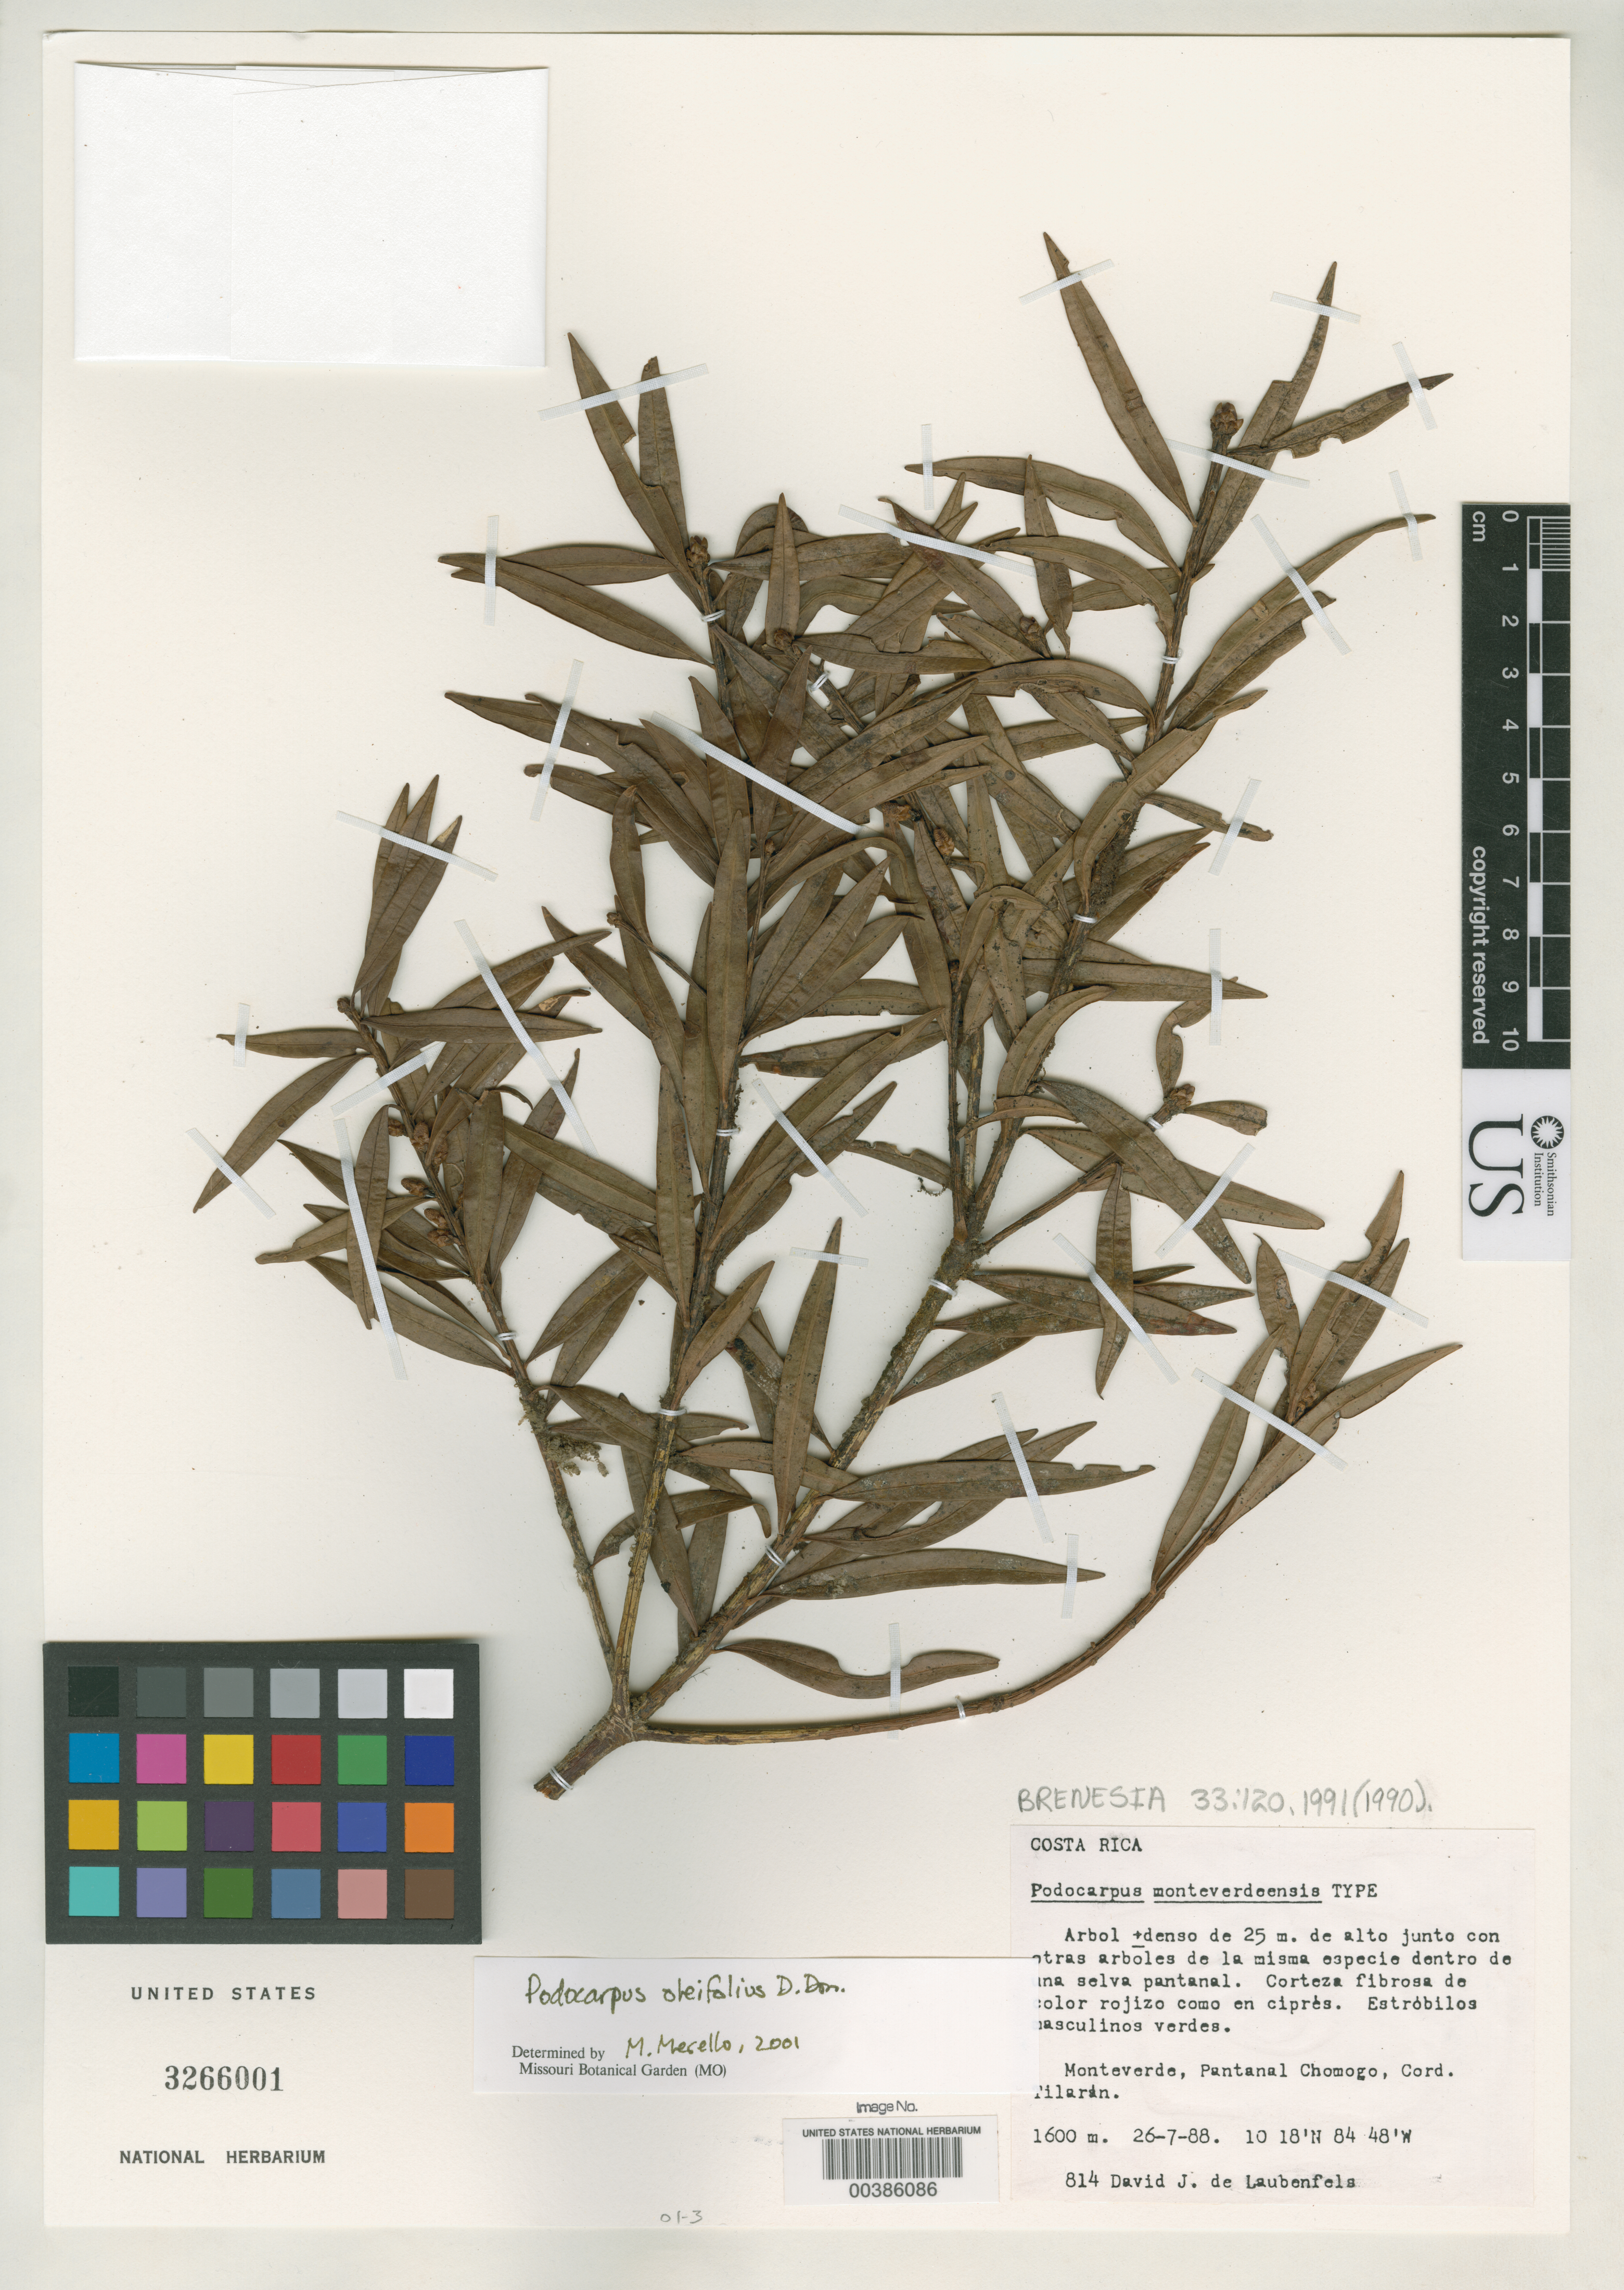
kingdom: Plantae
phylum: Tracheophyta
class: Pinopsida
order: Pinales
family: Podocarpaceae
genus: Podocarpus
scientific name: Podocarpus monteverdeensis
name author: de Laub.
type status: Isotype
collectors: D. J. de Laubenfels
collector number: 814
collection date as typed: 26 Jul 1988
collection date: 1988-07-26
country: Costa Rica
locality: Monteverde, Pantanal Chomogo, cord. Tilarán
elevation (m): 1600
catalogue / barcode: US 3266001